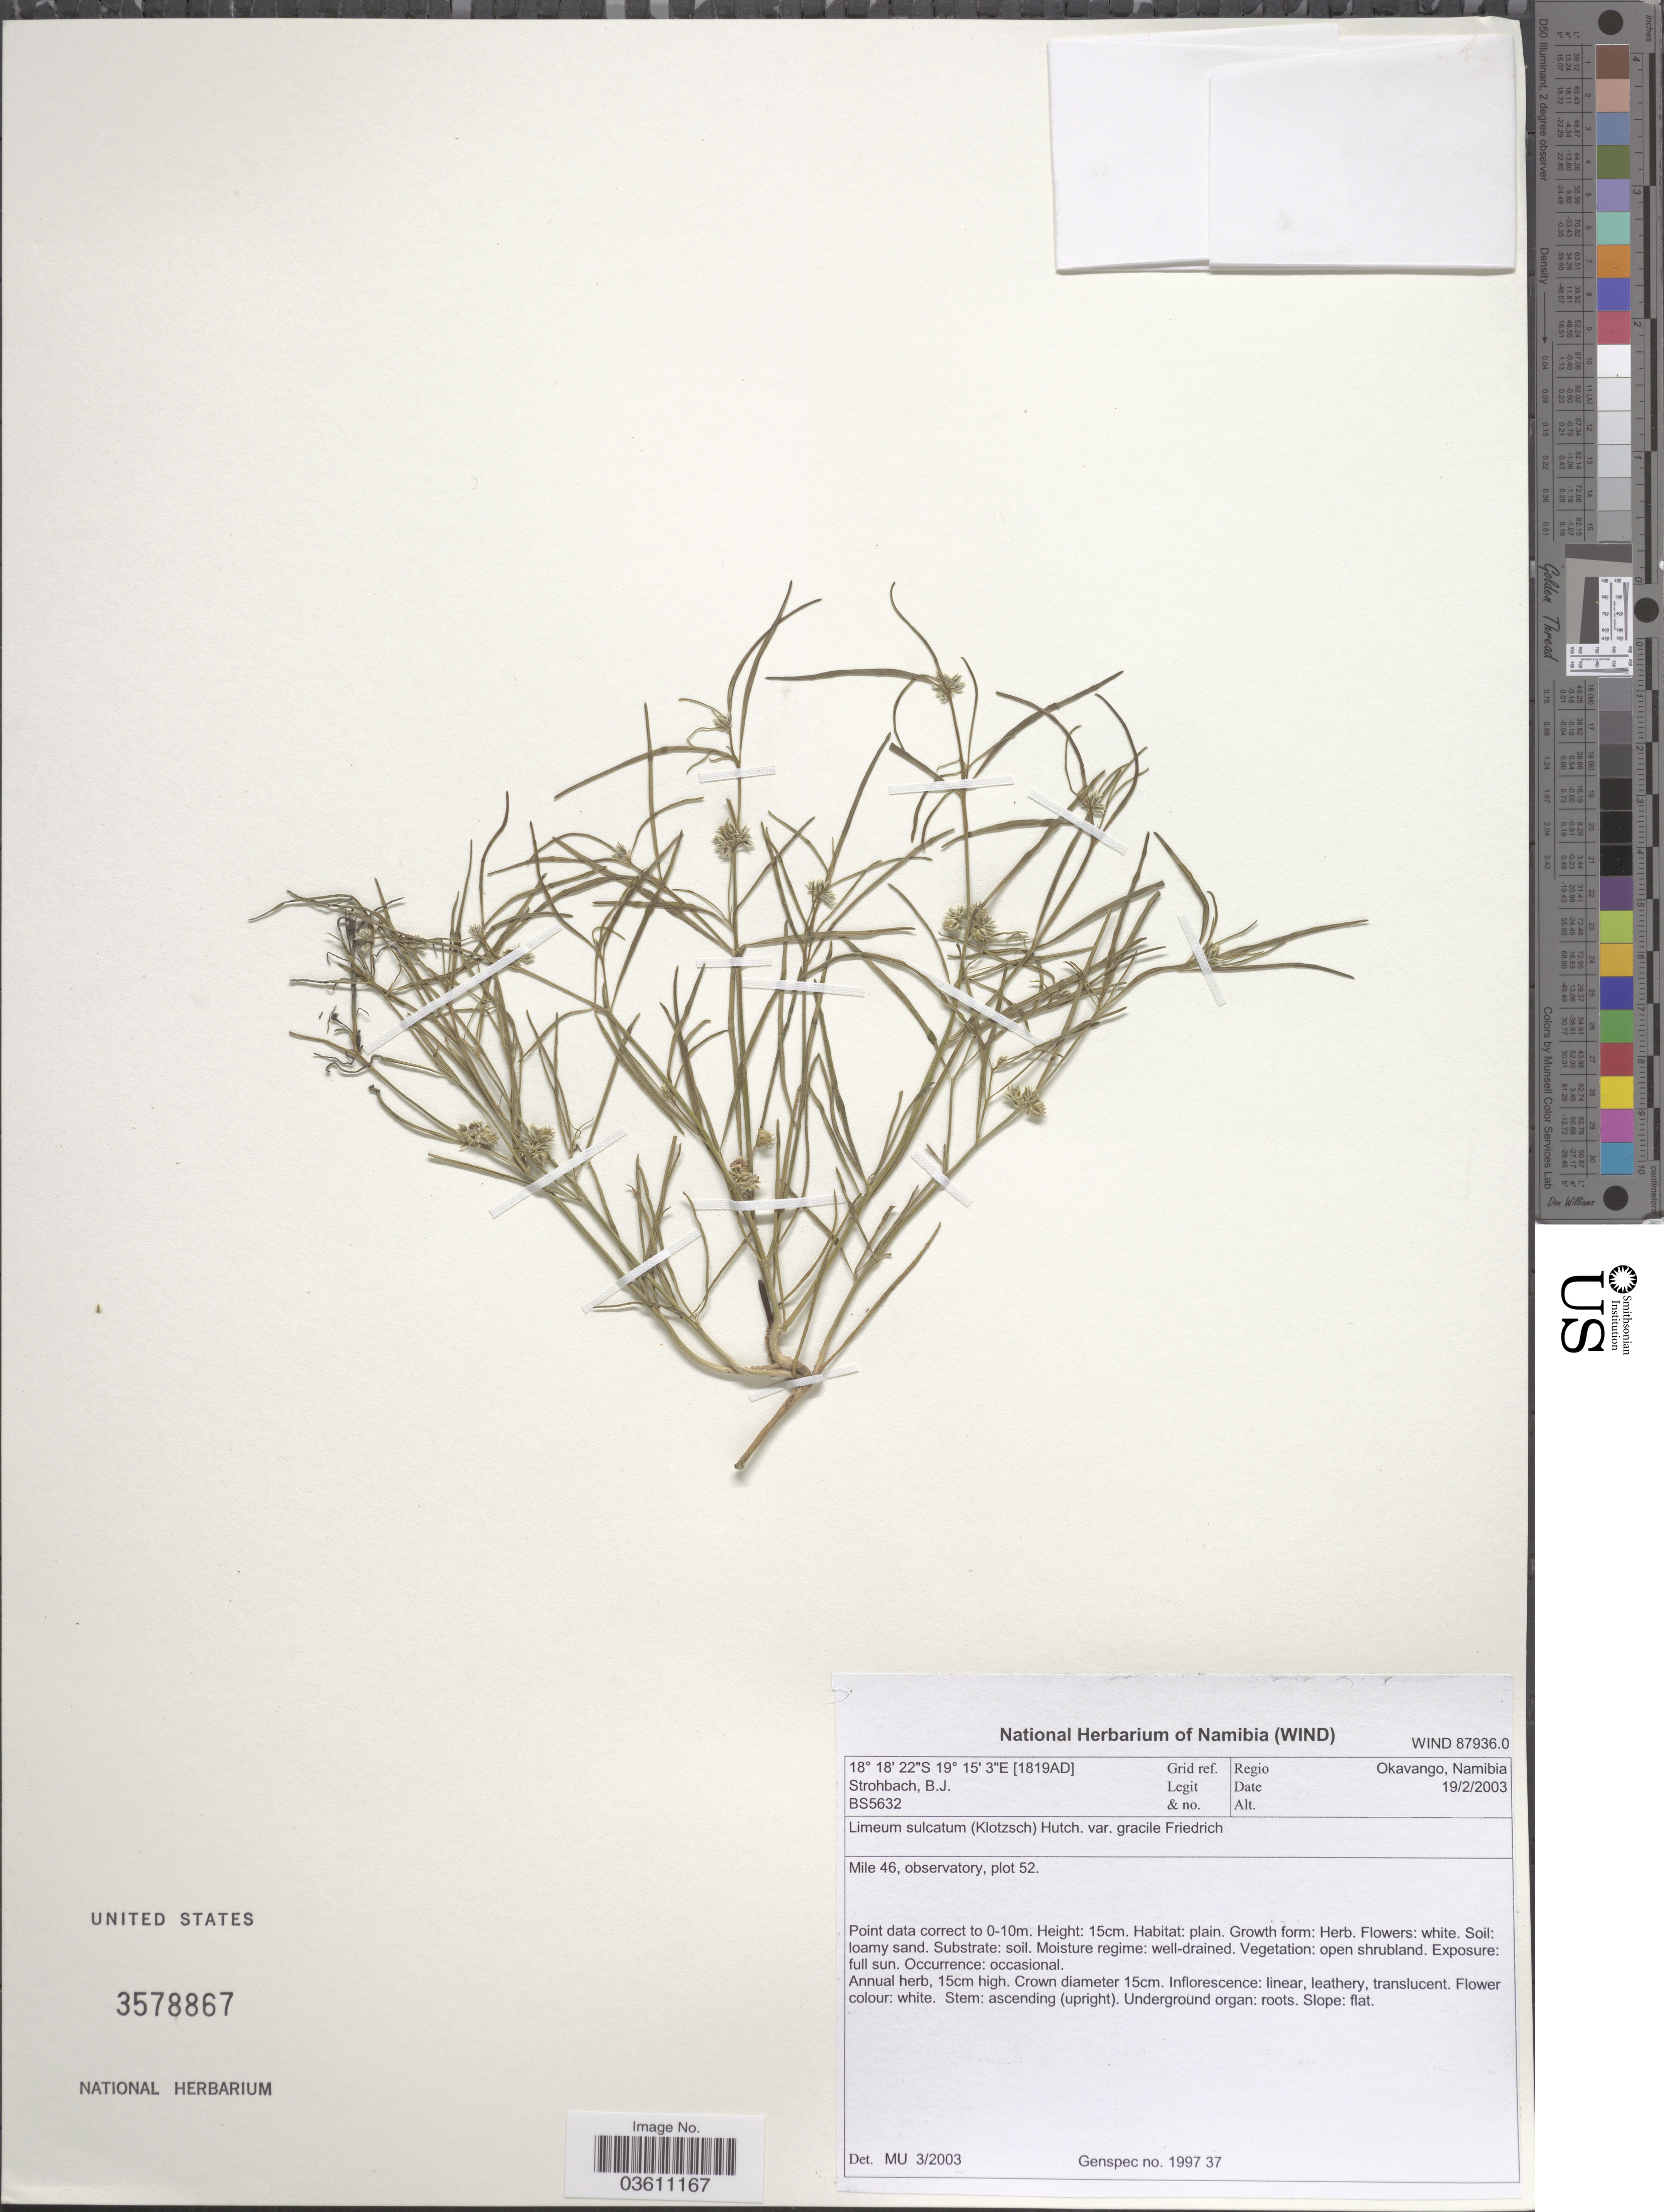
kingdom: Plantae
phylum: Tracheophyta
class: Magnoliopsida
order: Caryophyllales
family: Limeaceae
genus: Limeum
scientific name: Limeum sulcatum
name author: (Klotzsch) Hutch.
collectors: B. Strohbach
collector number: BS5632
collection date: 2003-02-19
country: Namibia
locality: [1819AD] Grdi ref. Regio Okavango. Mile 46, observatory, plot 52.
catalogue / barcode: US 3578867